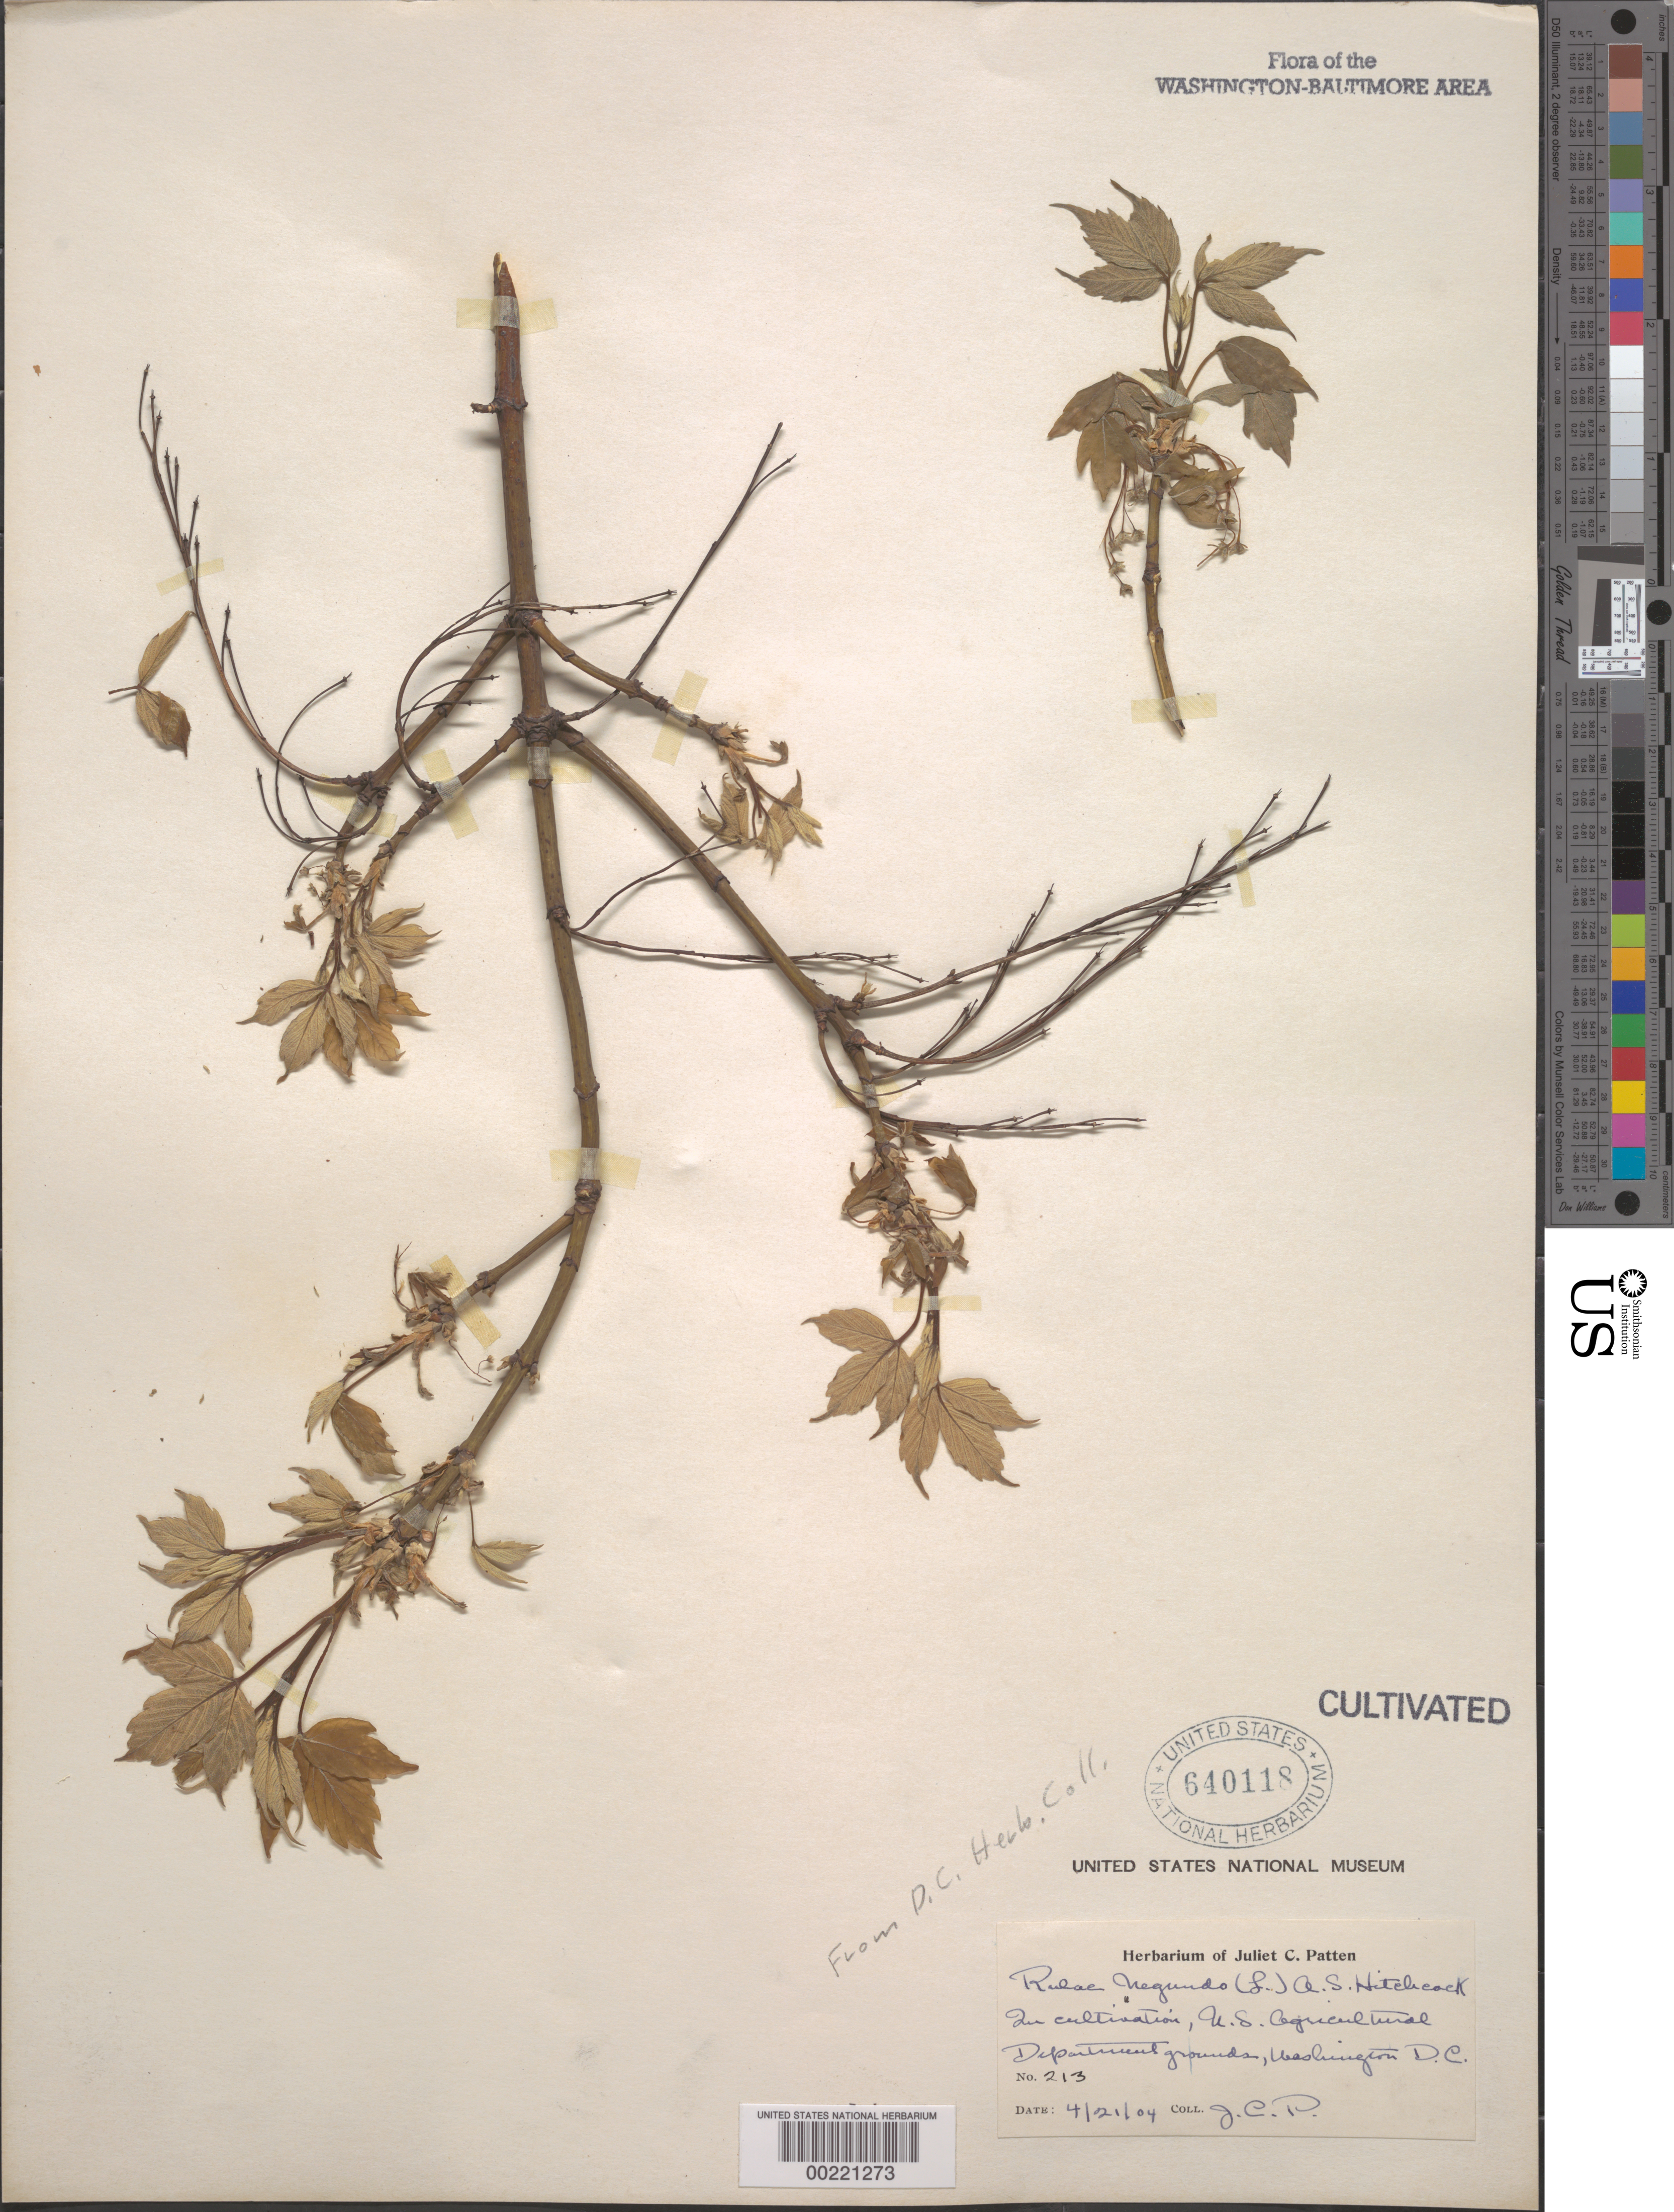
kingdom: Plantae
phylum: Tracheophyta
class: Magnoliopsida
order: Sapindales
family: Sapindaceae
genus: Acer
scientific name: Acer negundo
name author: L.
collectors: J. Patten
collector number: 213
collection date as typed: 21 Apr 1904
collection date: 1904-04-21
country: United States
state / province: District of Columbia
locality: Department of Agriculture grounds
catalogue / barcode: US 640118